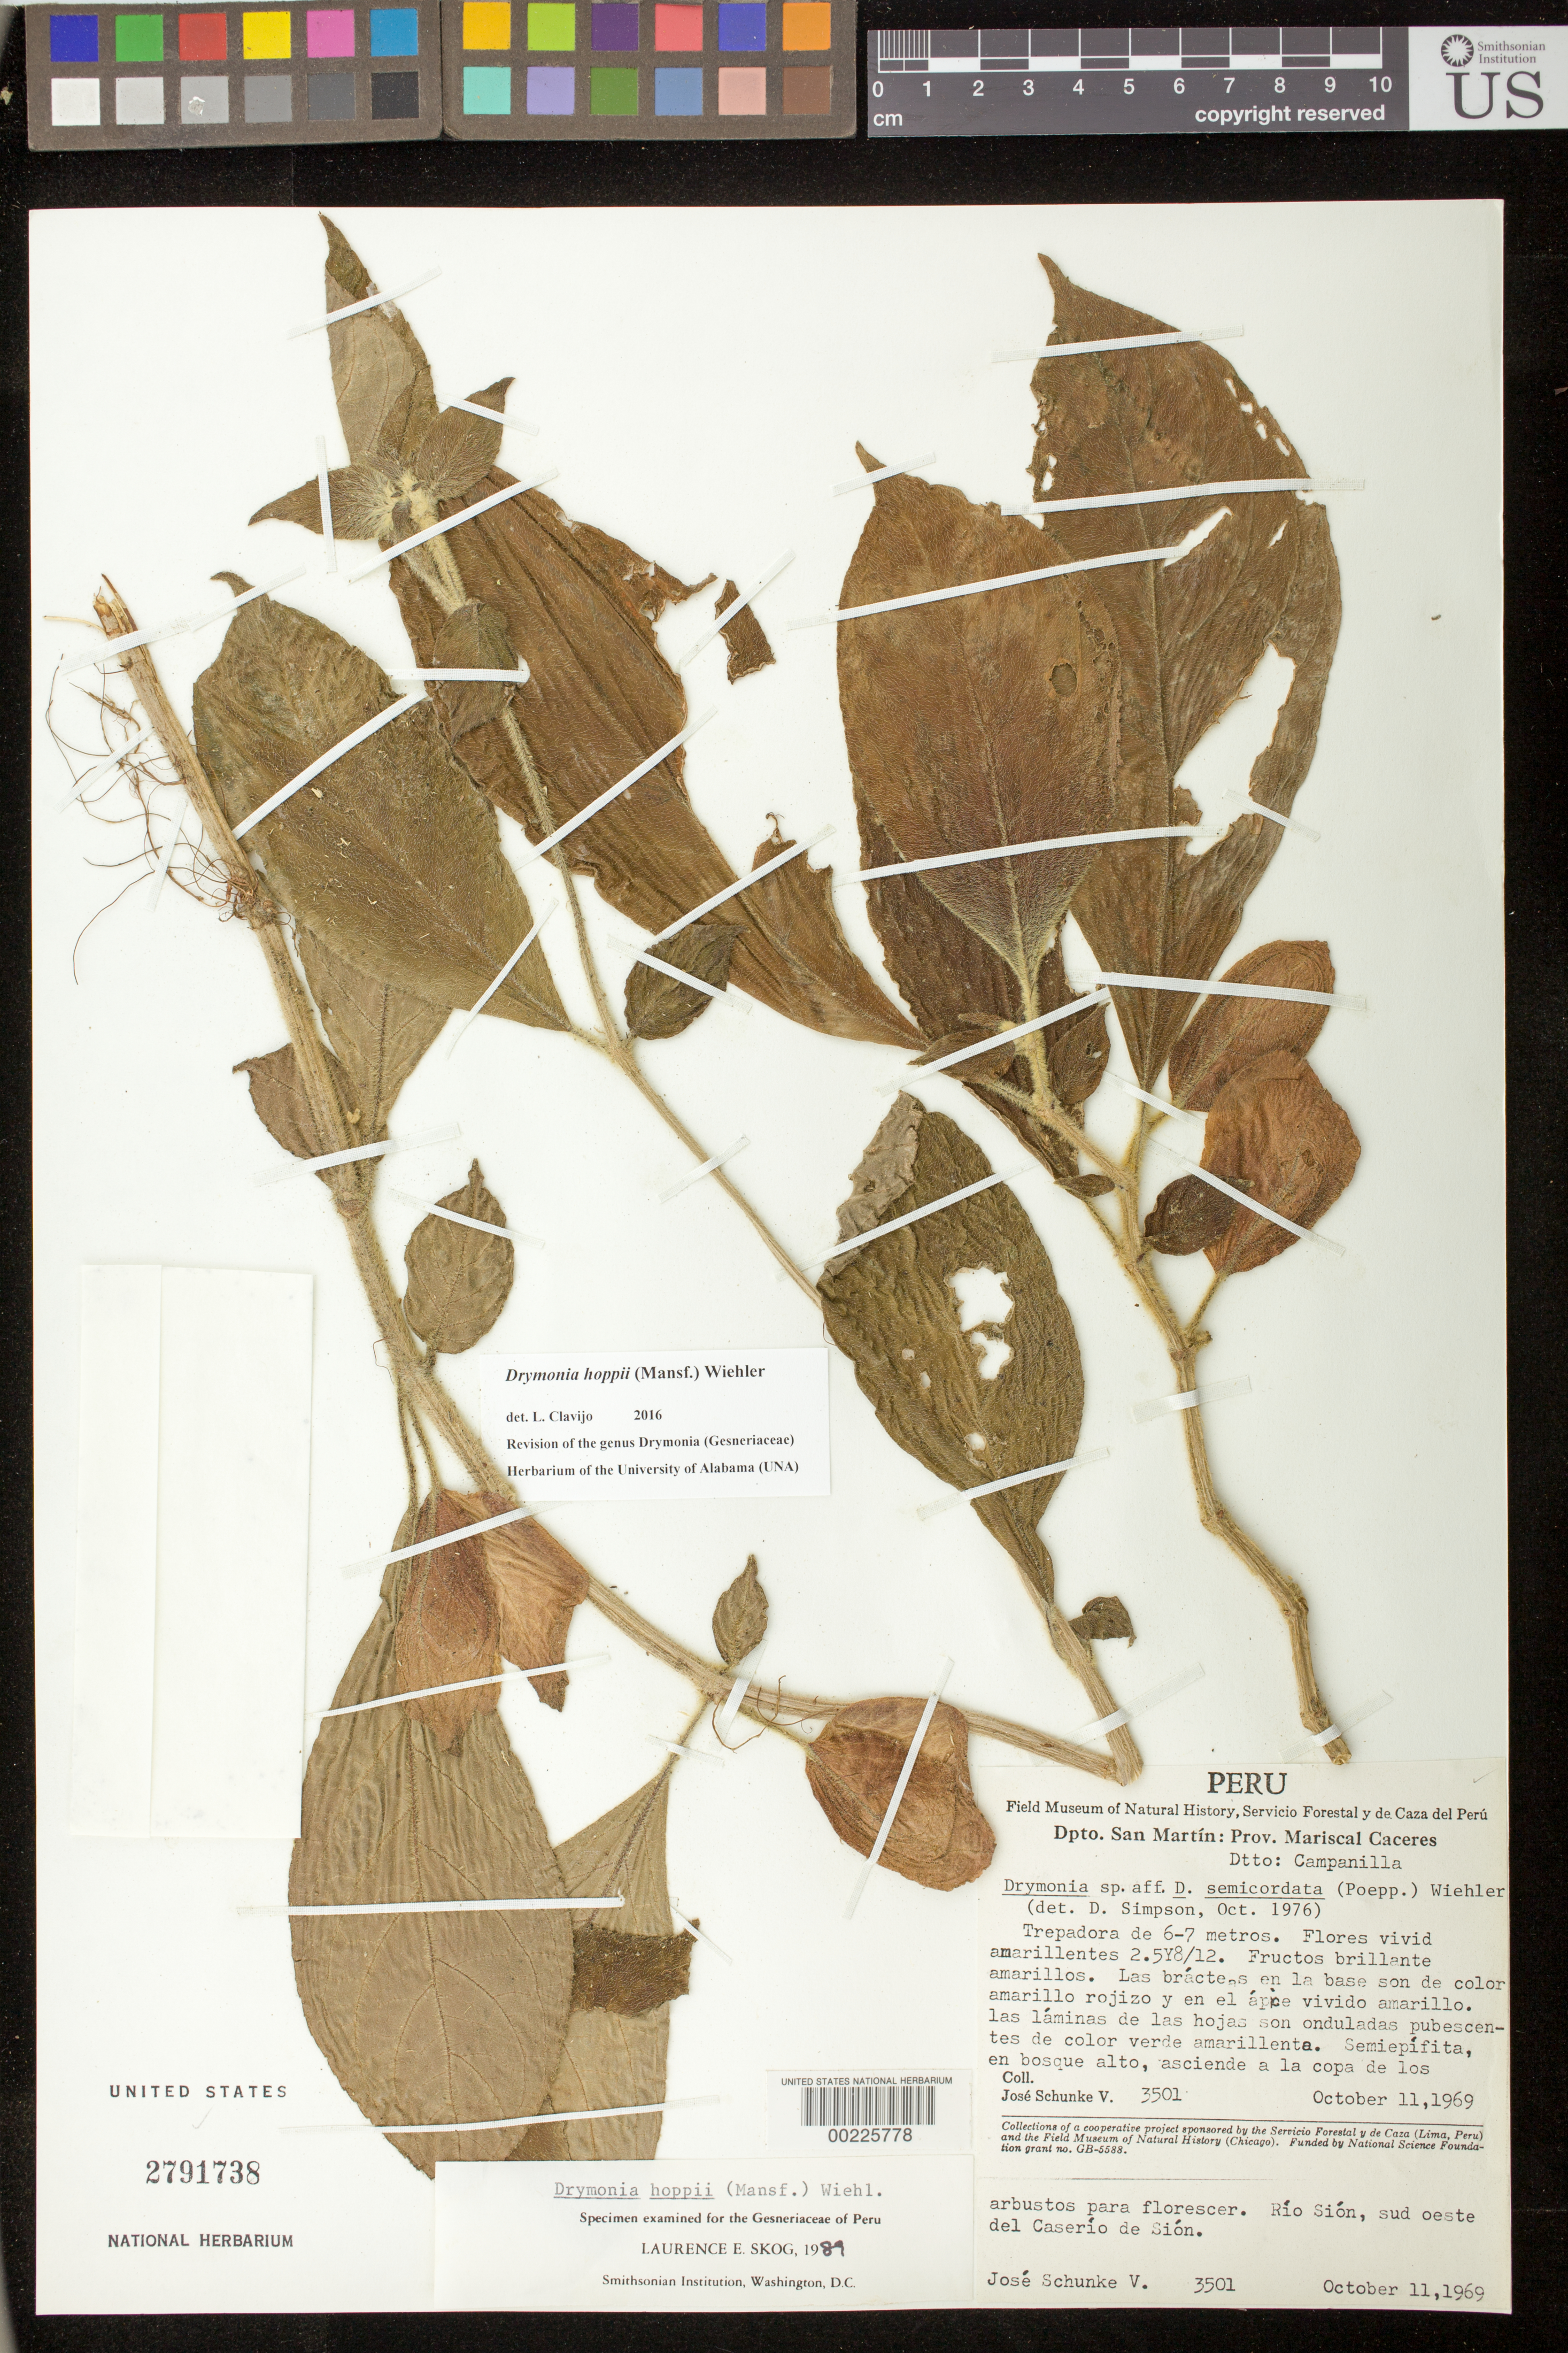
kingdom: Plantae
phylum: Tracheophyta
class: Magnoliopsida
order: Lamiales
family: Gesneriaceae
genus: Drymonia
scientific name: Drymonia hoppii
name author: (Mansf.) Wiehler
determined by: Clark, J. L., (SEL), The Marie Selby Botanical Garden (UNITED STATES)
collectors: J. Schunke Vigo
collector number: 3501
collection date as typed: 11 Oct 1969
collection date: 1969-10-11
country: Peru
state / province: San Martín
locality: Prov. Mariscal Cáceres, Dtto. Campanilla; Río Sión, SW del Caserío de Sión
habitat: En bosque alto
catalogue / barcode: US 2791738